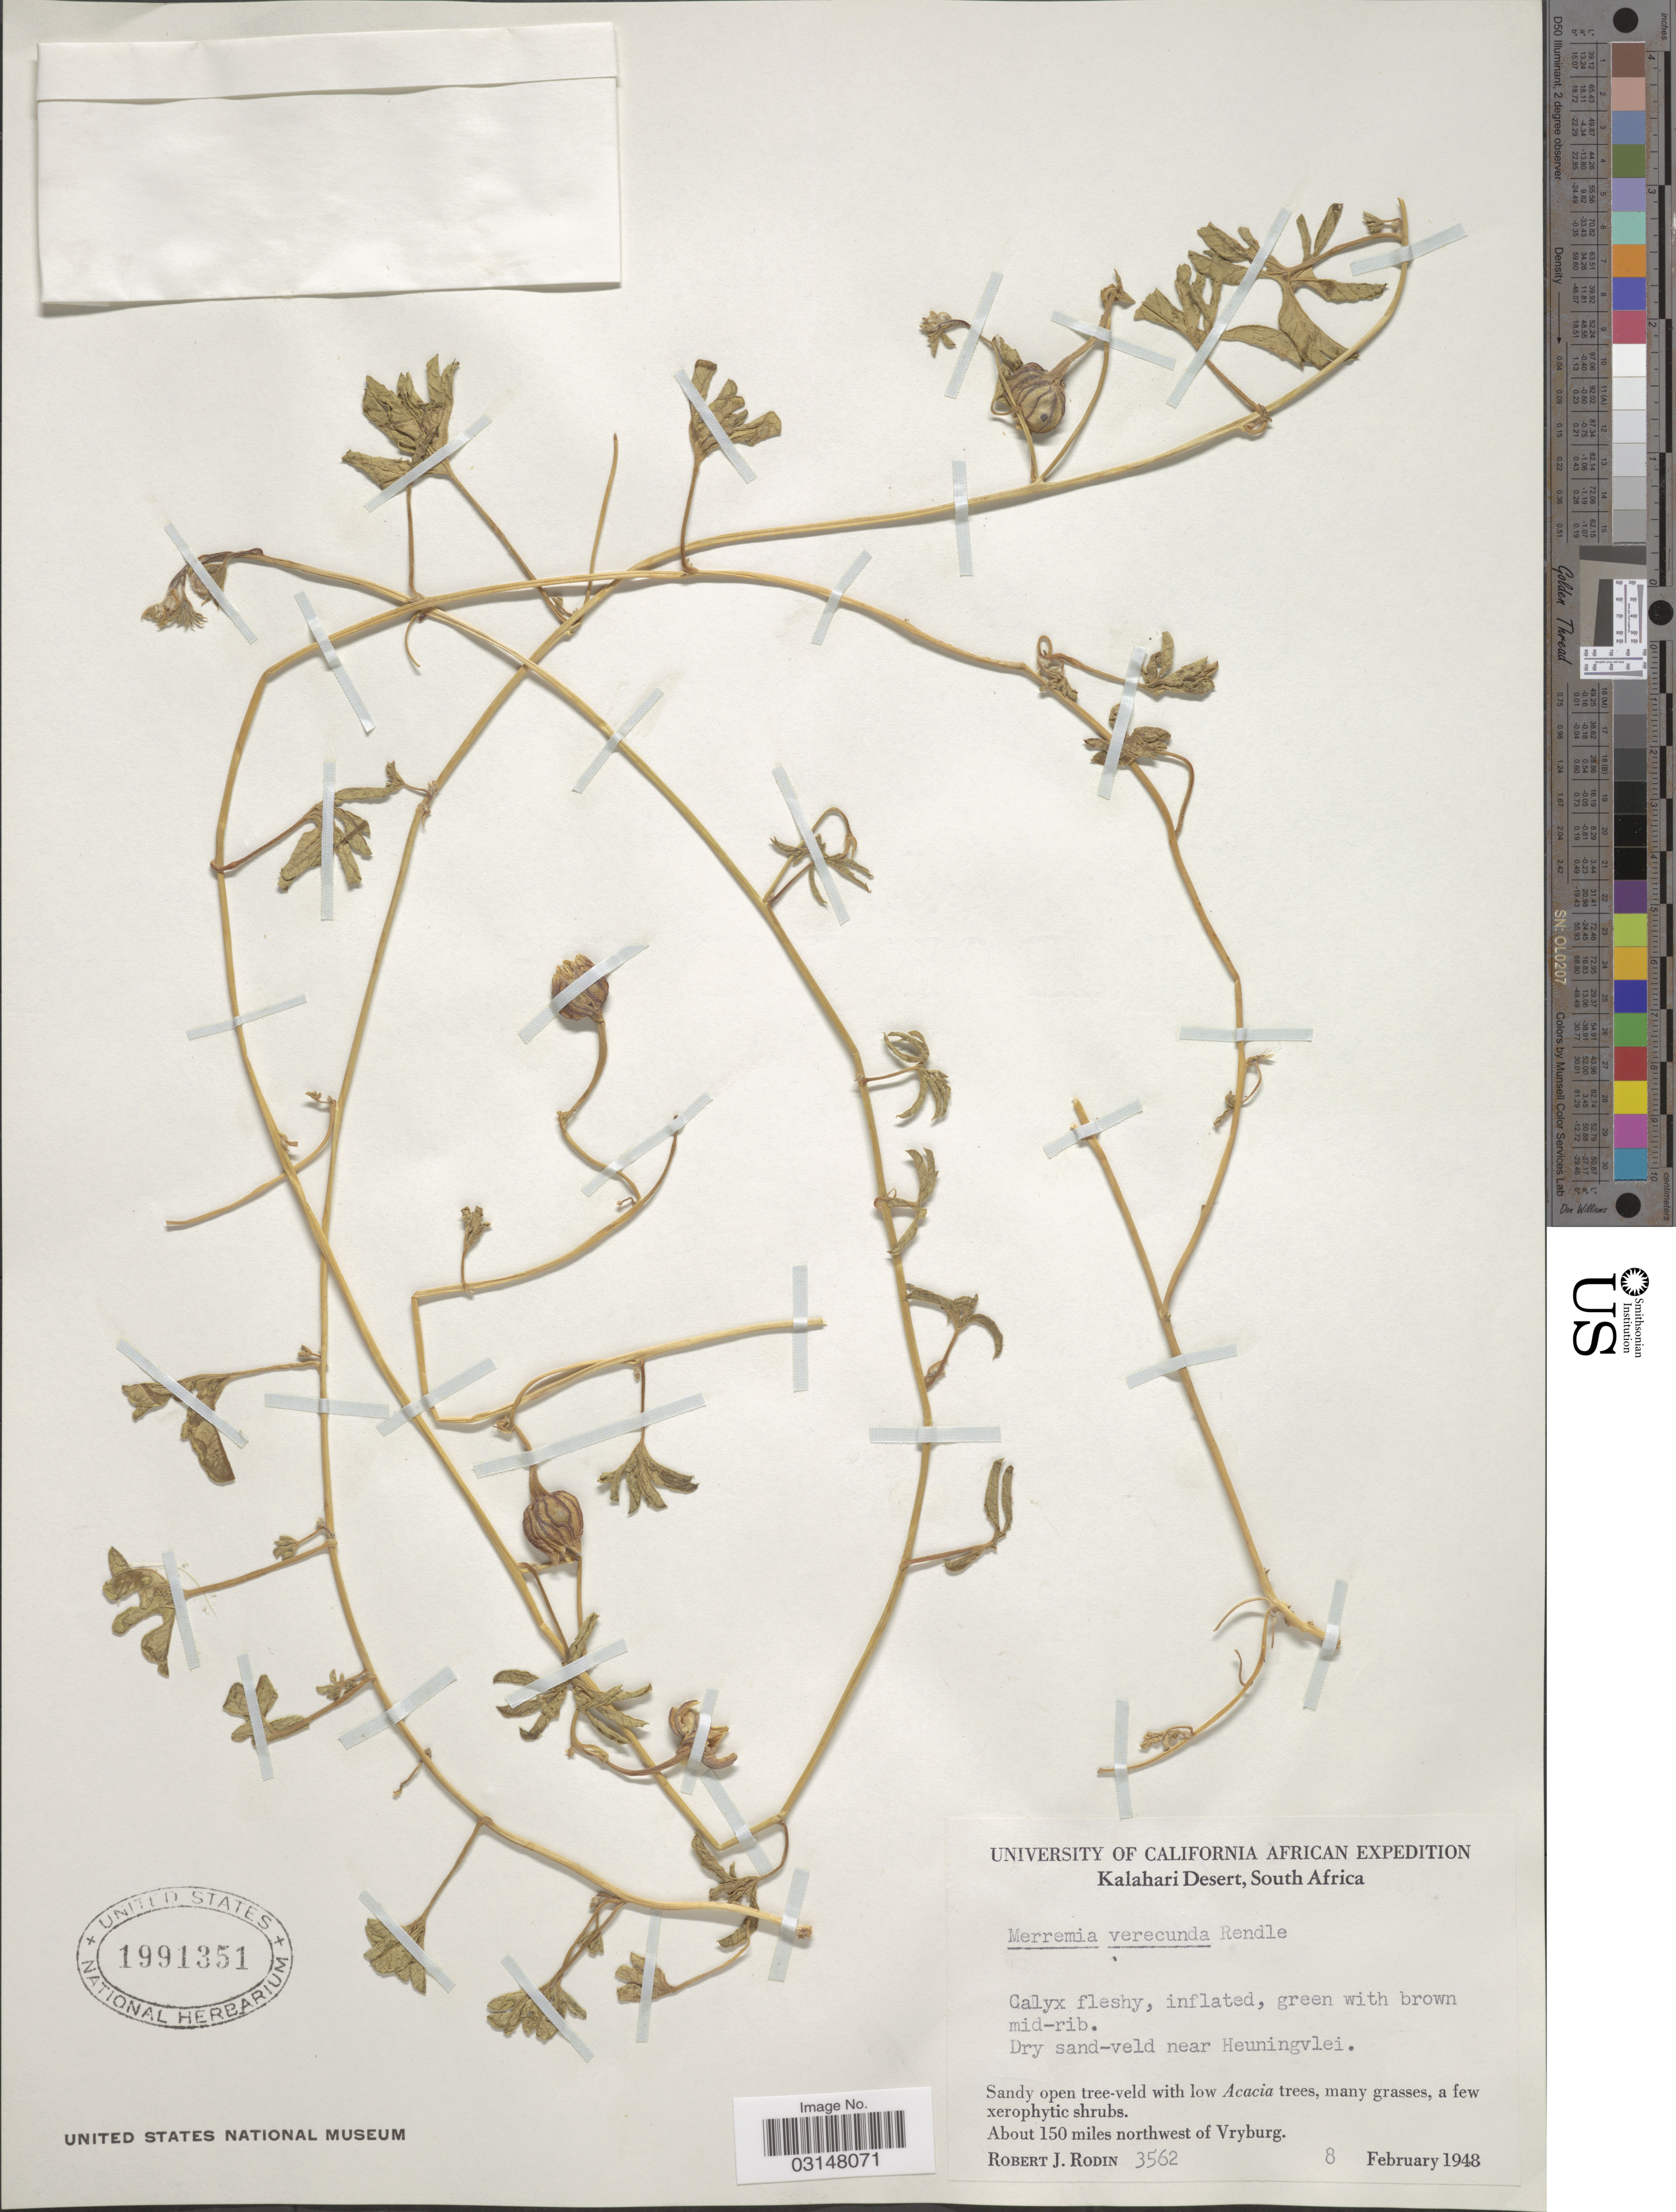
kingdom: Plantae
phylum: Tracheophyta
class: Magnoliopsida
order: Solanales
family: Convolvulaceae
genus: Merremia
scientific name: Merremia verecunda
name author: Rendle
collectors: R. J. Rodin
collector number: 3562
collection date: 1948-02-08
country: South Africa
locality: Kalahari Desert. About 150 miles northwest of Vryburg.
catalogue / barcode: US 1991351